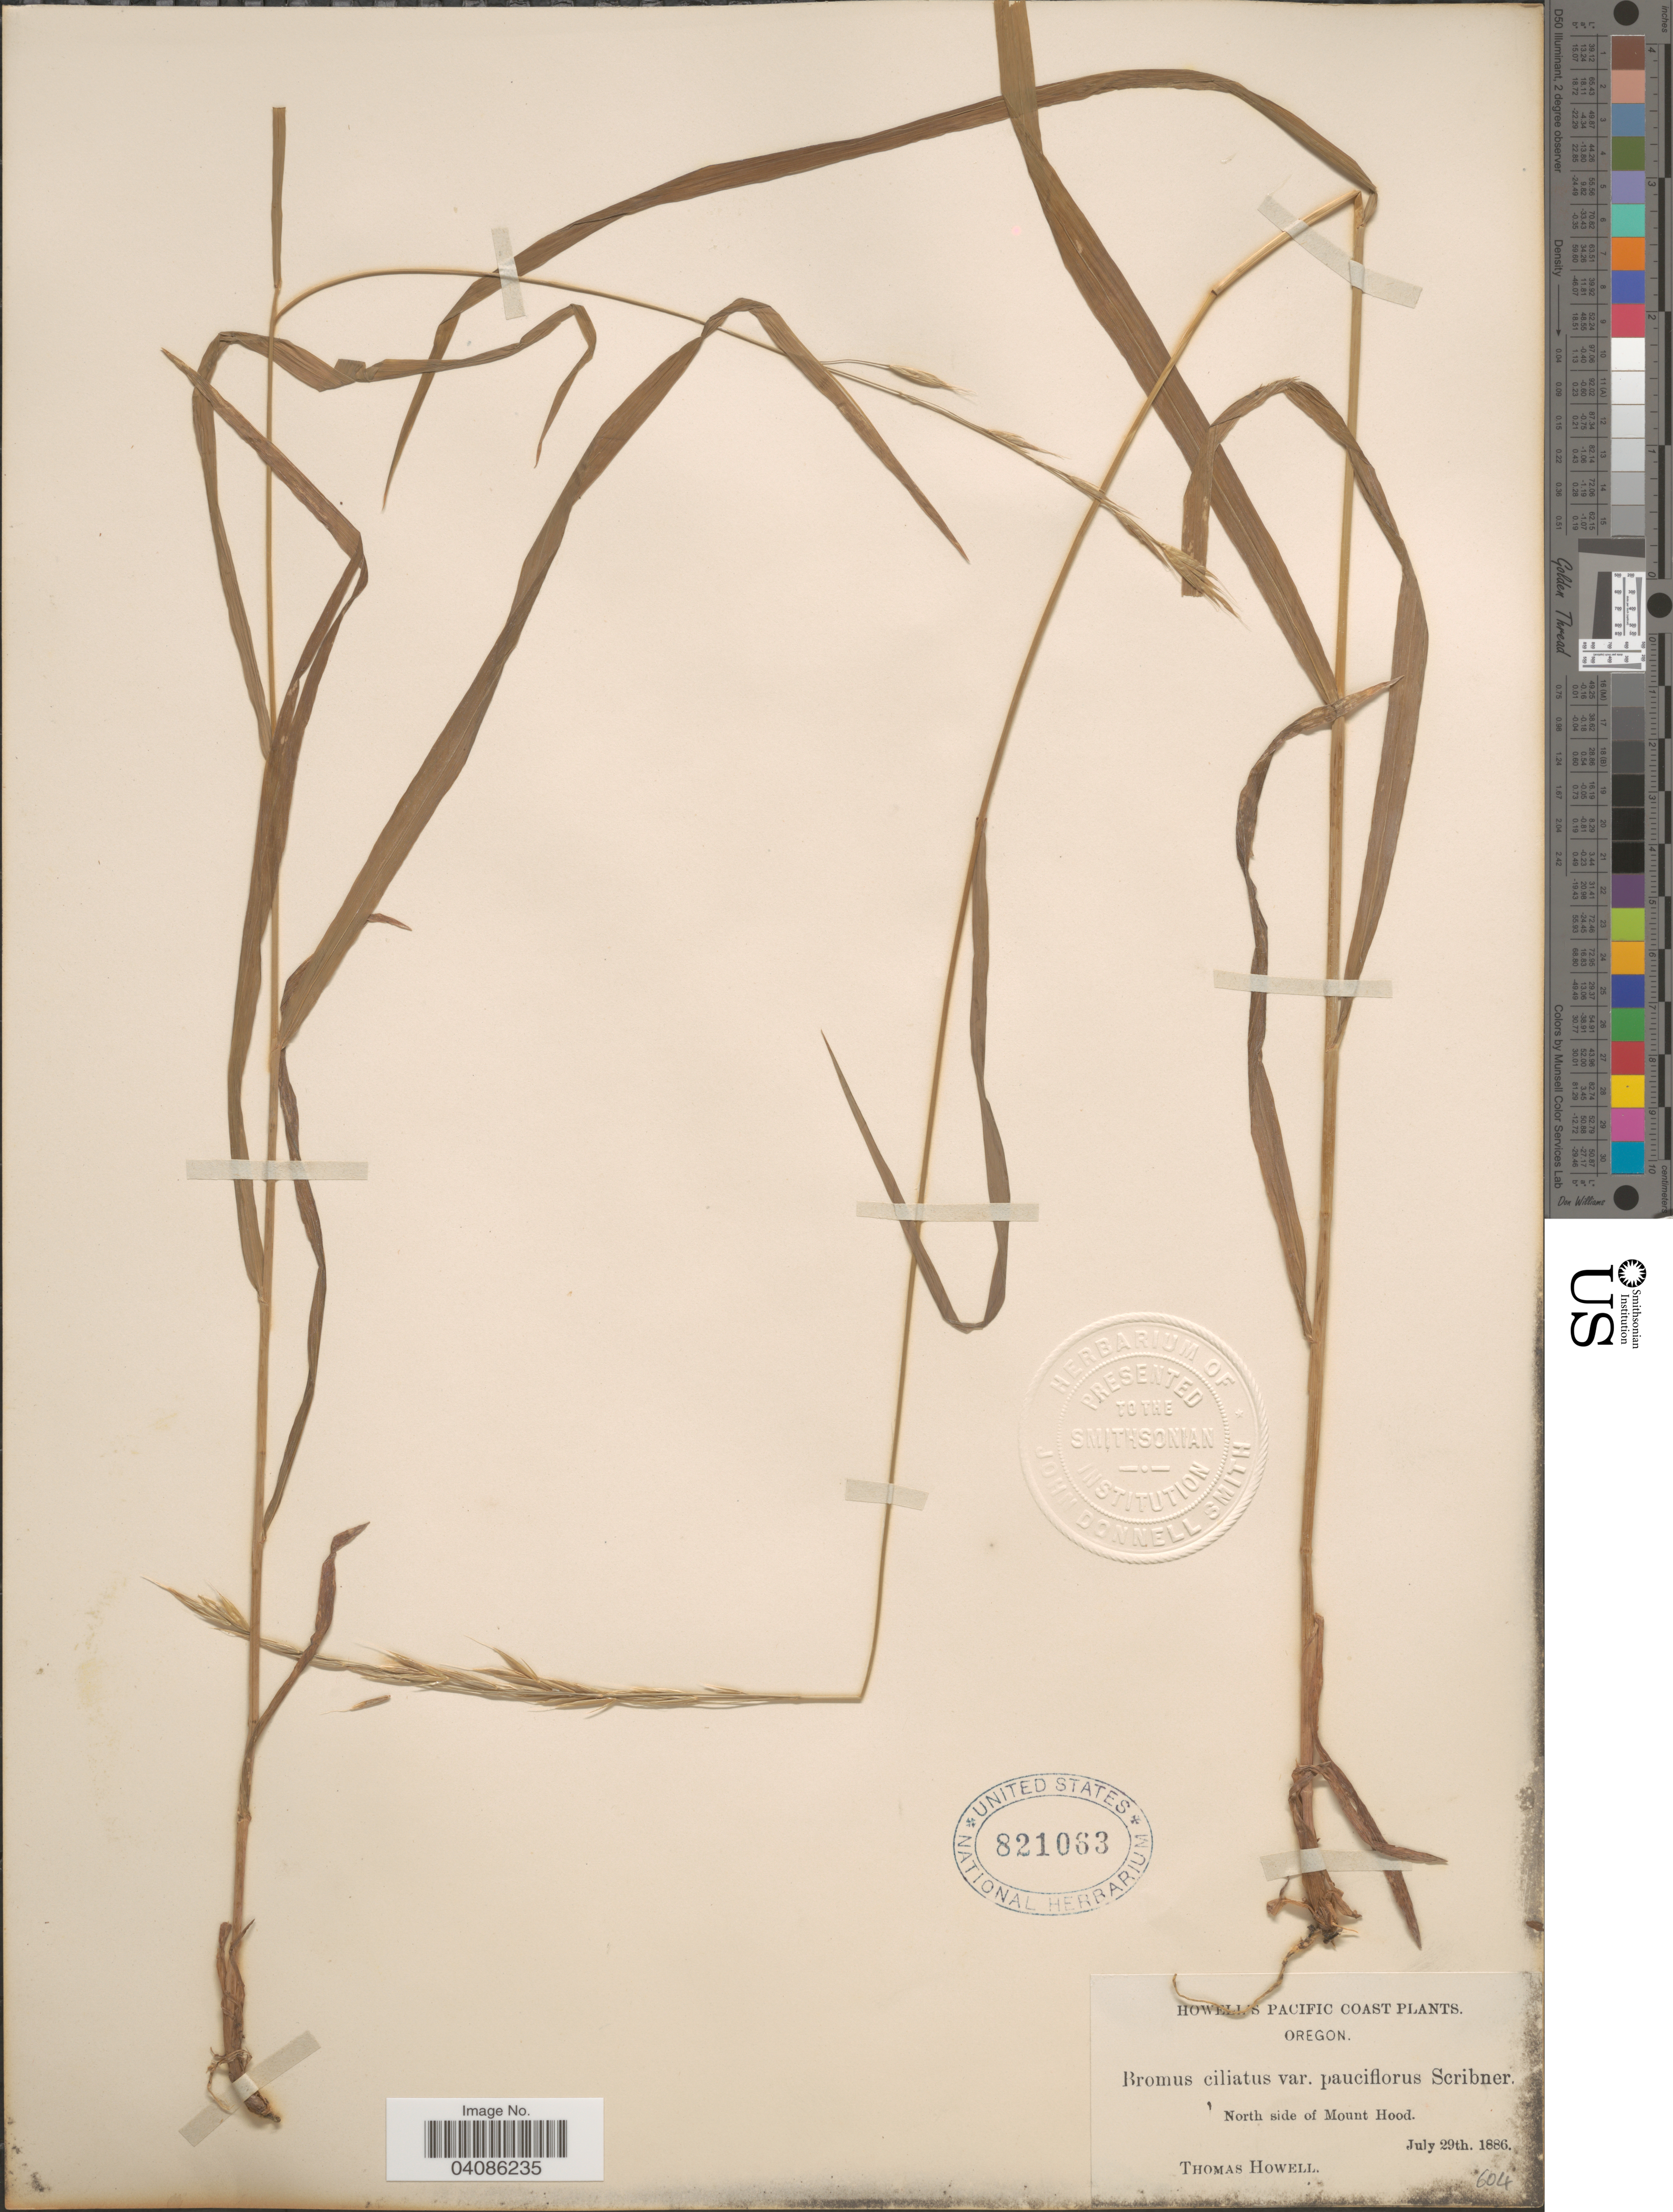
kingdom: Plantae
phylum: Tracheophyta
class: Liliopsida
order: Poales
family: Poaceae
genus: Bromus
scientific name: Bromus texensis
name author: (Shear) Hitchc.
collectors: T. Howell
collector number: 604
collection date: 1886-07-29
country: United States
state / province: Oregon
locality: Pacific Coast. North side of Mount Hood.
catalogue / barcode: US 821063